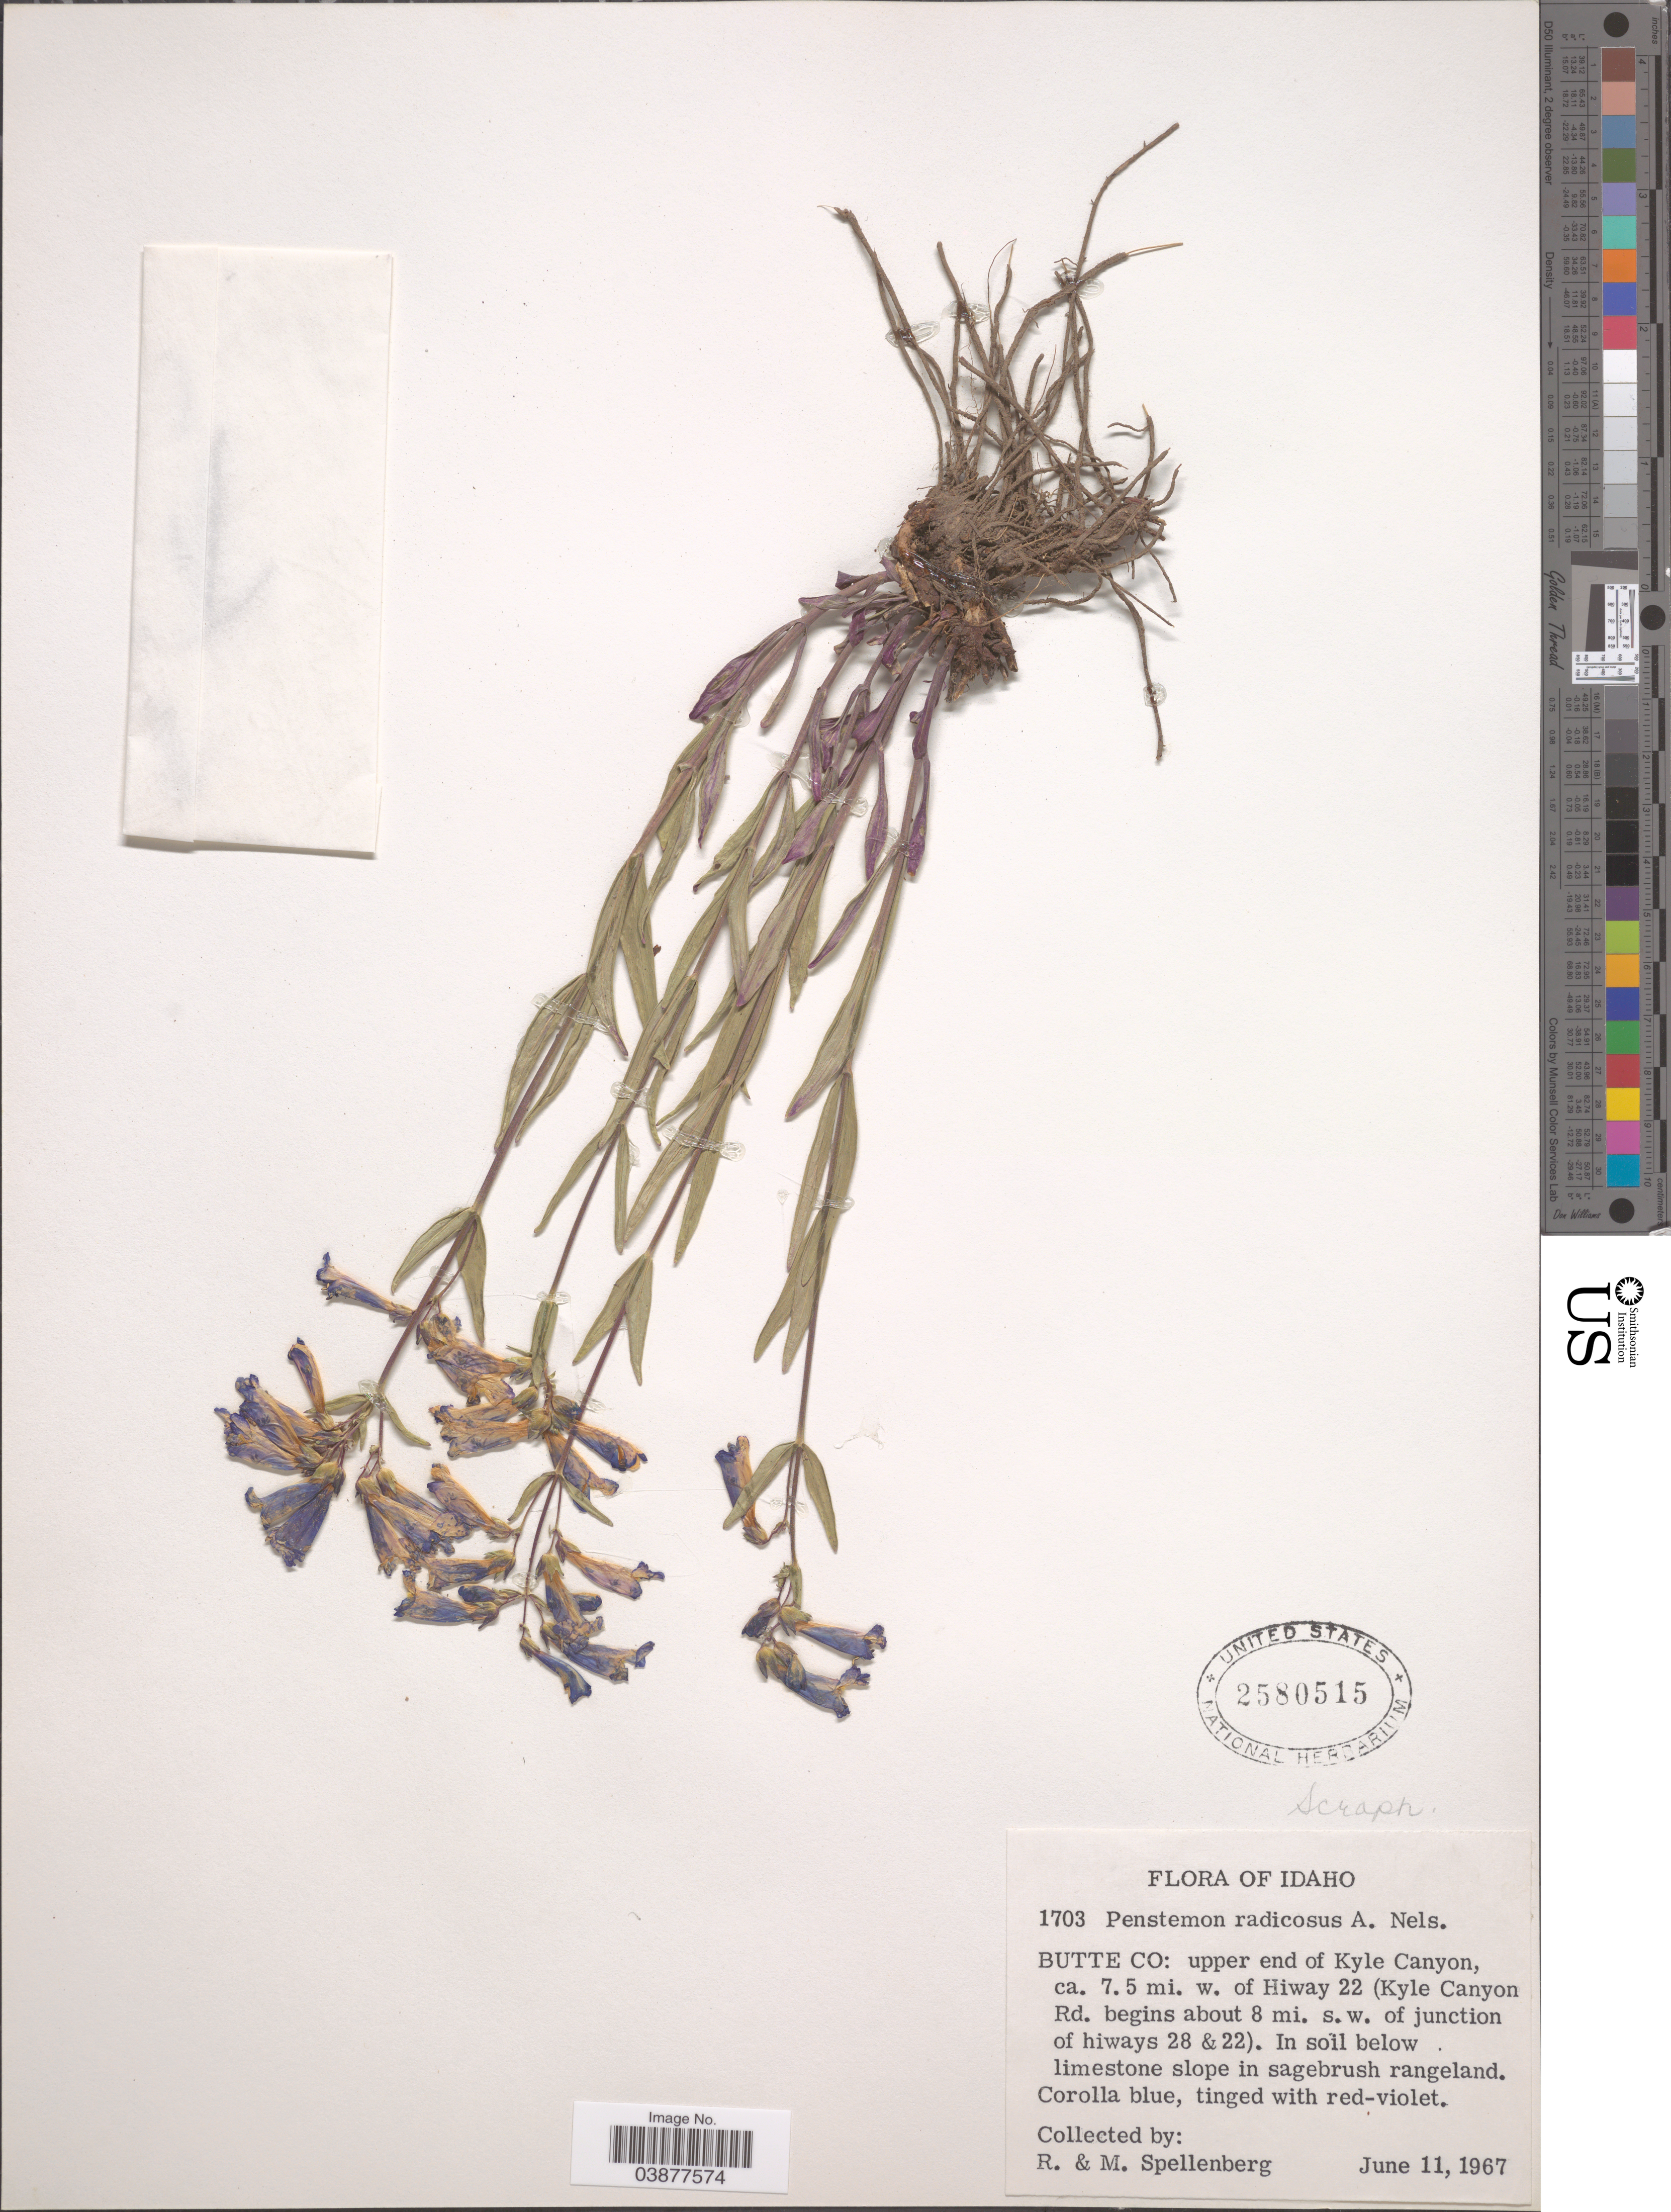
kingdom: Plantae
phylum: Tracheophyta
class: Magnoliopsida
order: Lamiales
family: Plantaginaceae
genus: Penstemon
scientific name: Penstemon radicosus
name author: A. Nelson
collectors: R. Spellenberg & Spellenberg, M.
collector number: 1703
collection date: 1967-06-11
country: United States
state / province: Idaho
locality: Butte Co: upper end of Kyle Canyon, ca. 7.5 mi. w. of Hiway 22 (Kyle Canyon Rd. begins about 8 mi. s.w. of junction of hiways 28 & 22).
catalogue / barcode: US 2580515